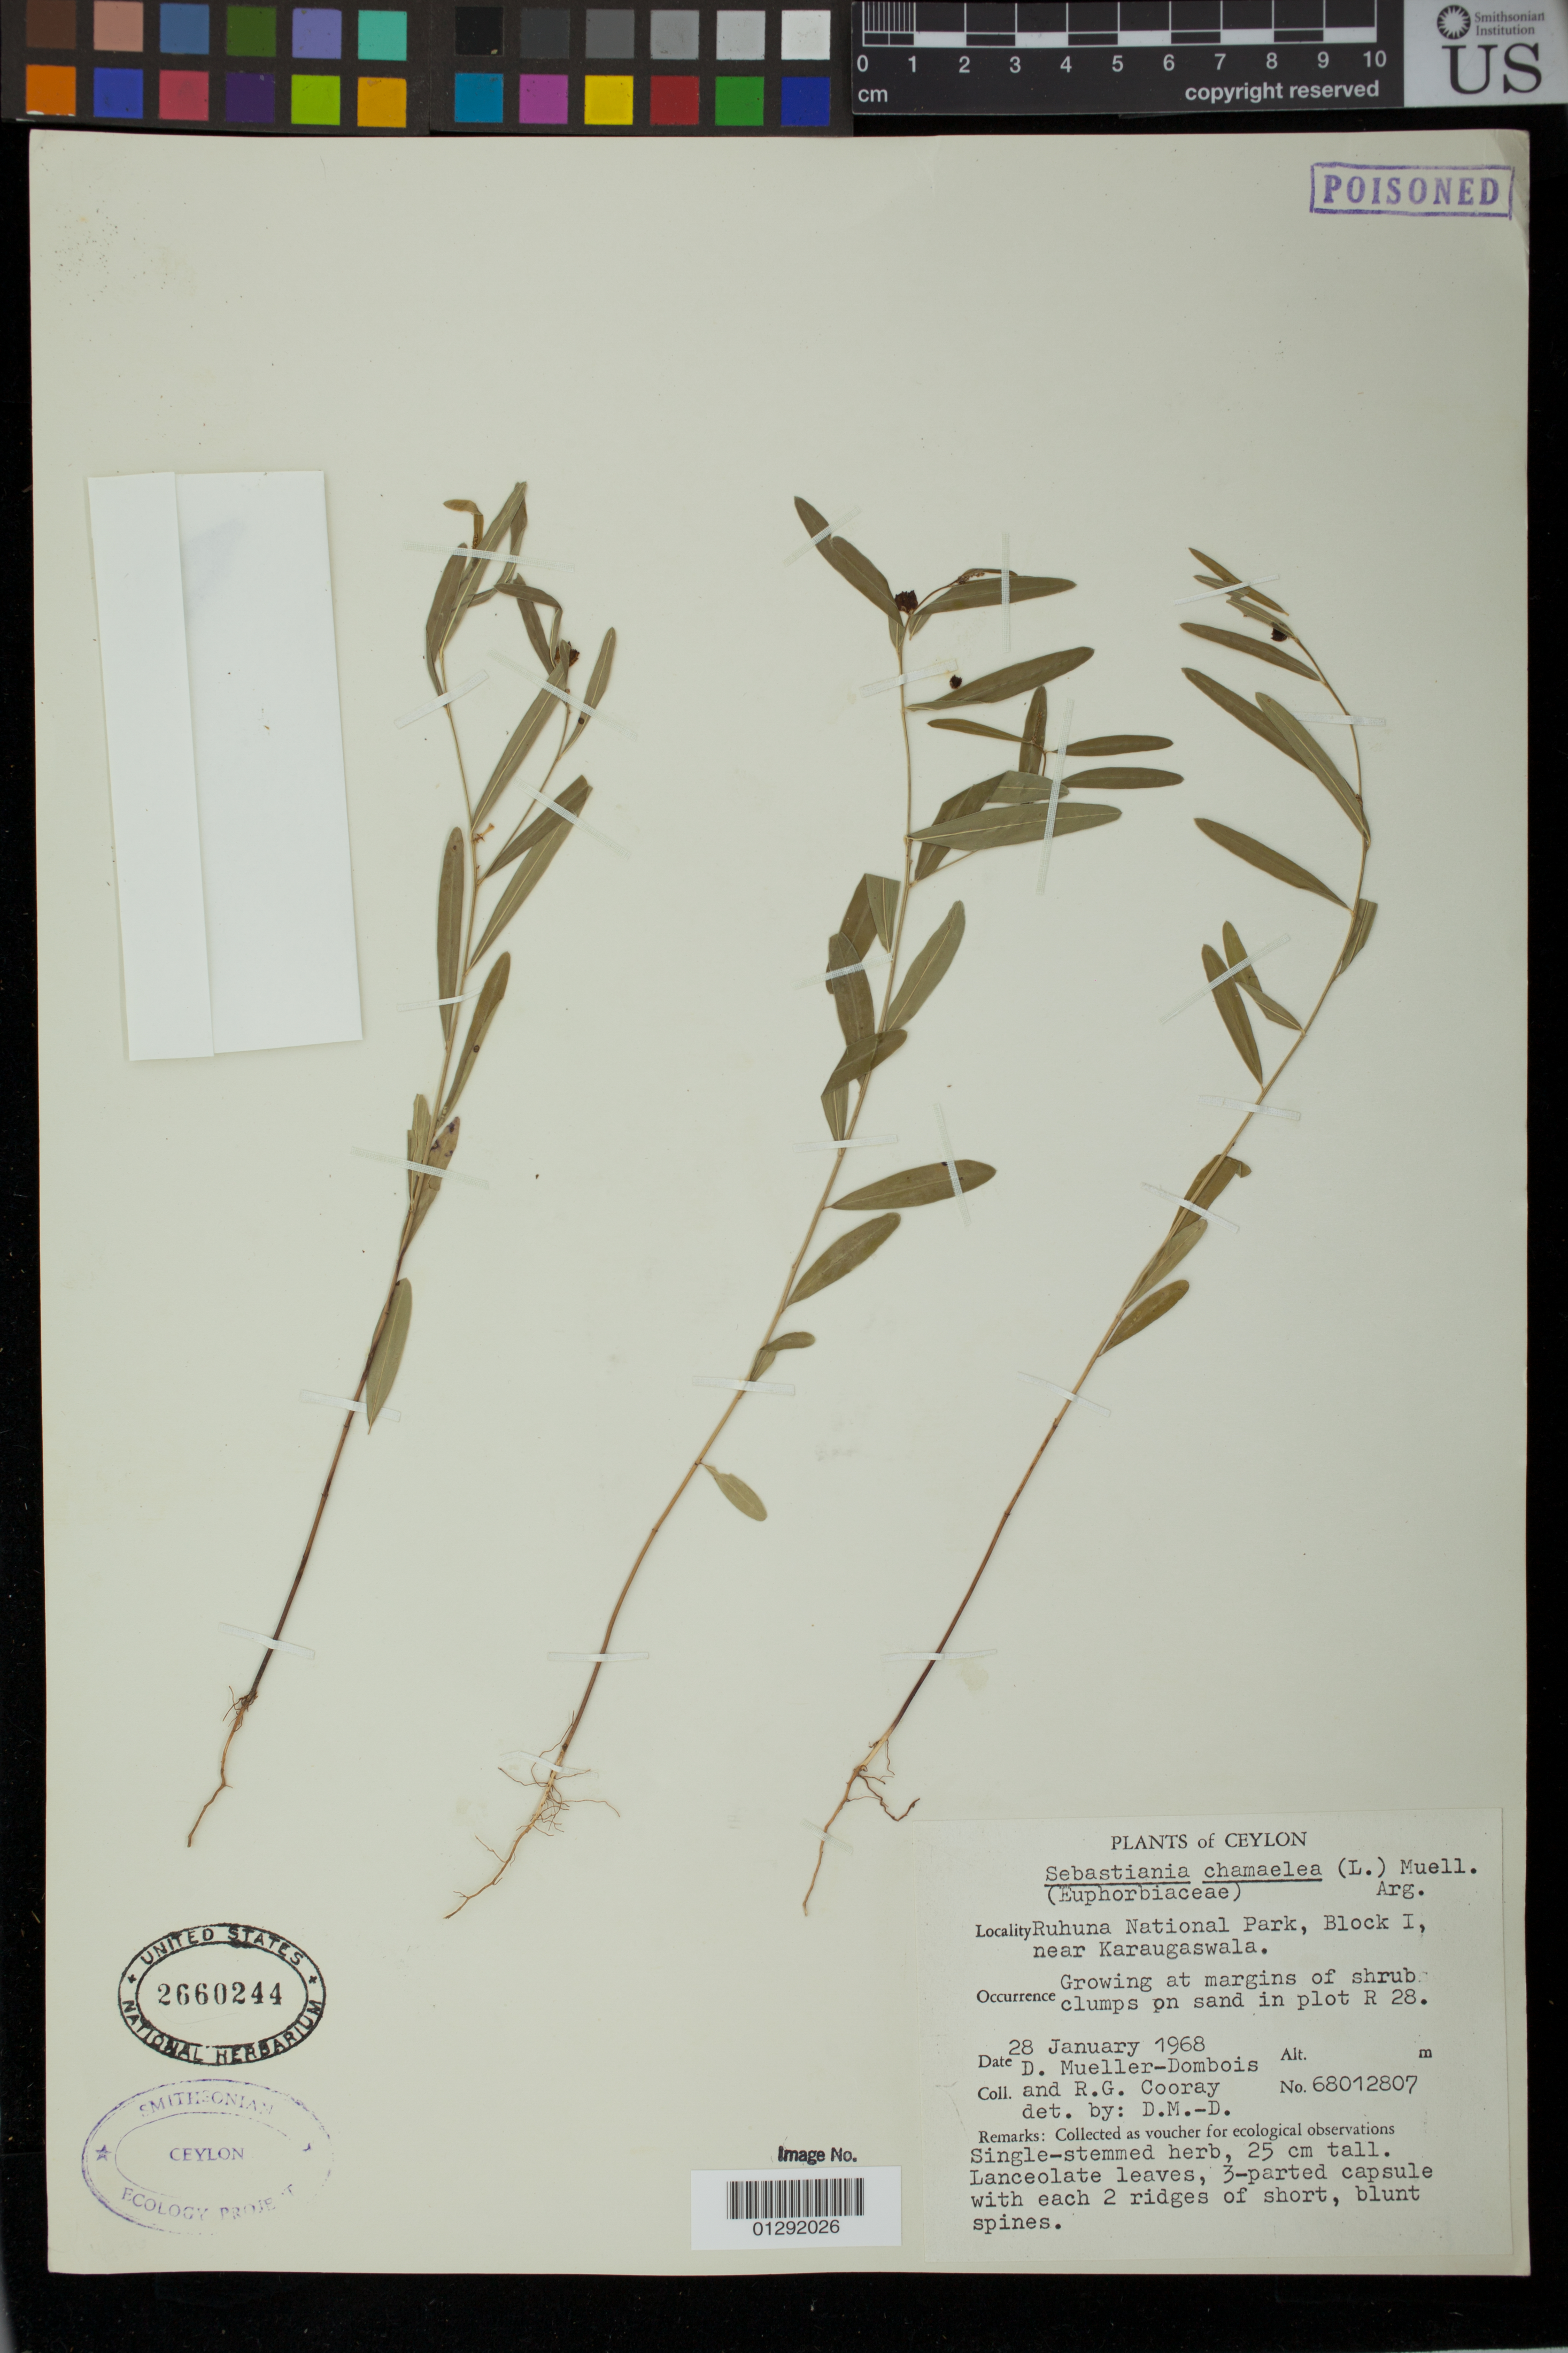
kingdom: Plantae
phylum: Tracheophyta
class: Magnoliopsida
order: Malpighiales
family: Euphorbiaceae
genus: Sebastiania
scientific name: Sebastiania chamaelea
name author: (L.) Müll. Arg.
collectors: D. Mueller-Dombois & R. Cooray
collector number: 68012807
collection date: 1968-01-28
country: Sri Lanka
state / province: Southern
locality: Ceylon. Ruhuna National Park, Block I, near Karaugaswala.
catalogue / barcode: US 2660244